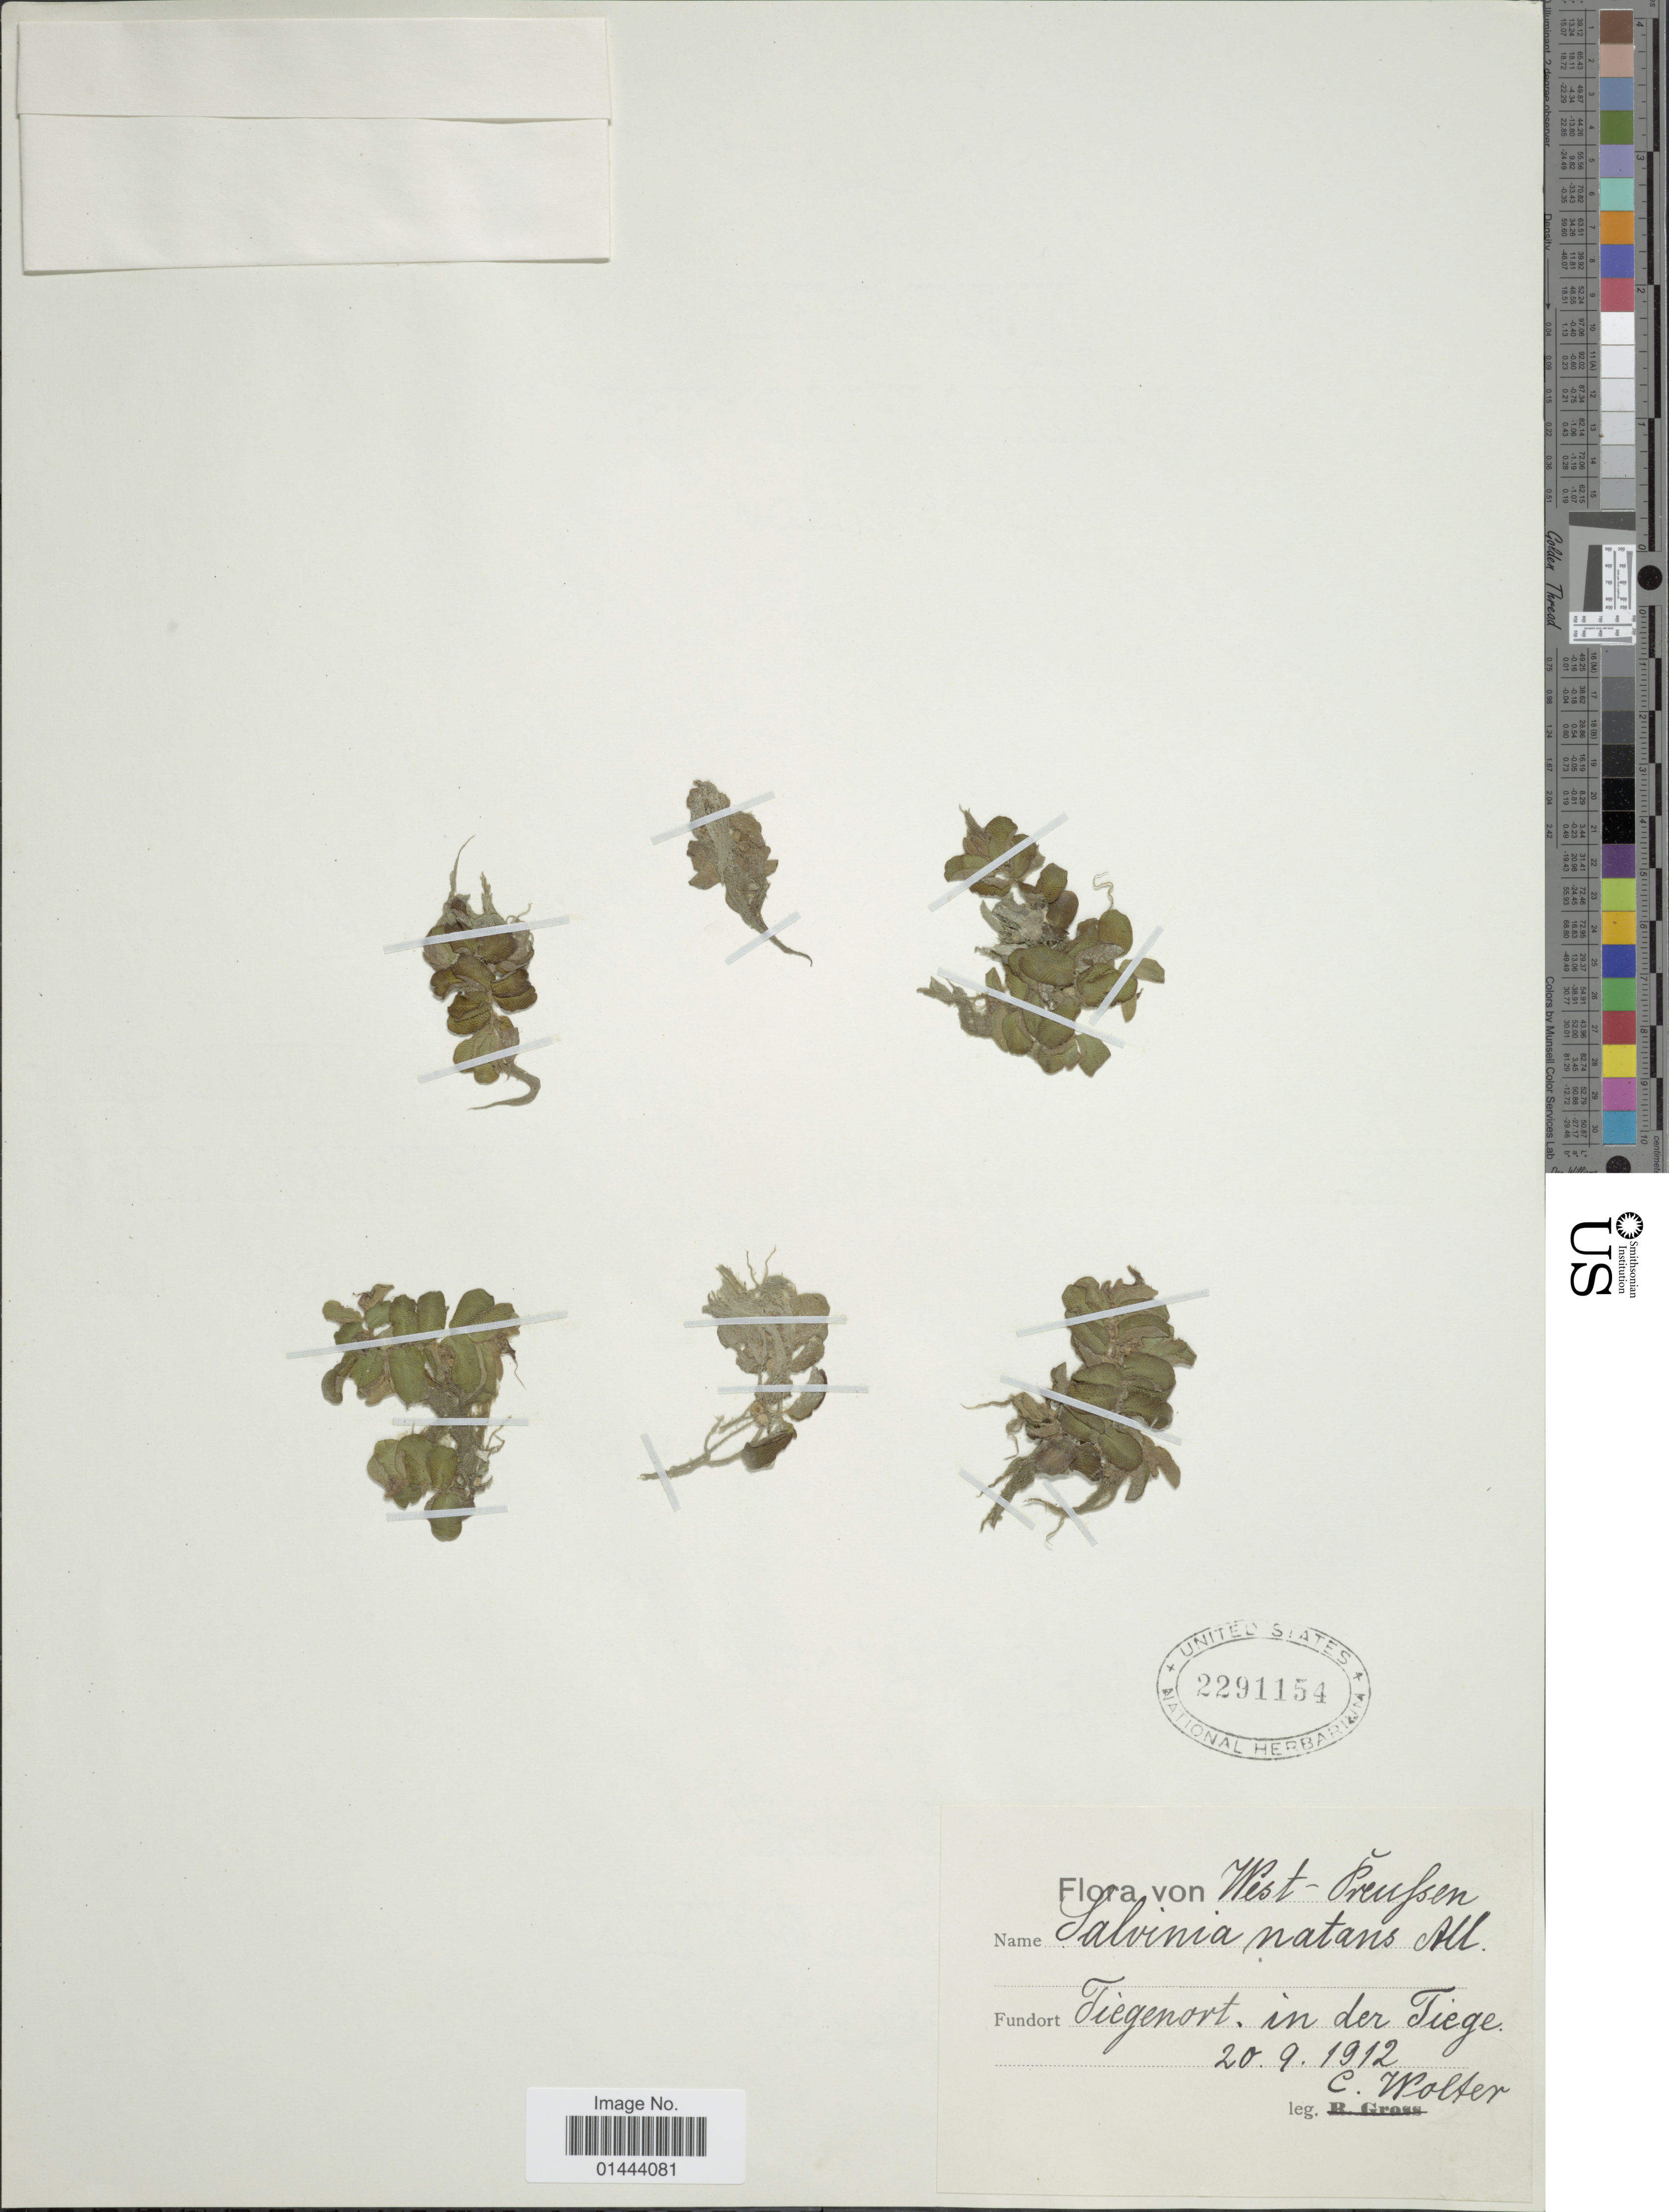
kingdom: Plantae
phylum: Tracheophyta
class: Polypodiopsida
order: Salviniales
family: Salviniaceae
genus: Salvinia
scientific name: Salvinia natans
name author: (L.) All.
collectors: C. Wolter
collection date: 1912-09-20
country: Germany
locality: West-Prussen, Tigenort. in der Tiege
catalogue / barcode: US 2291154